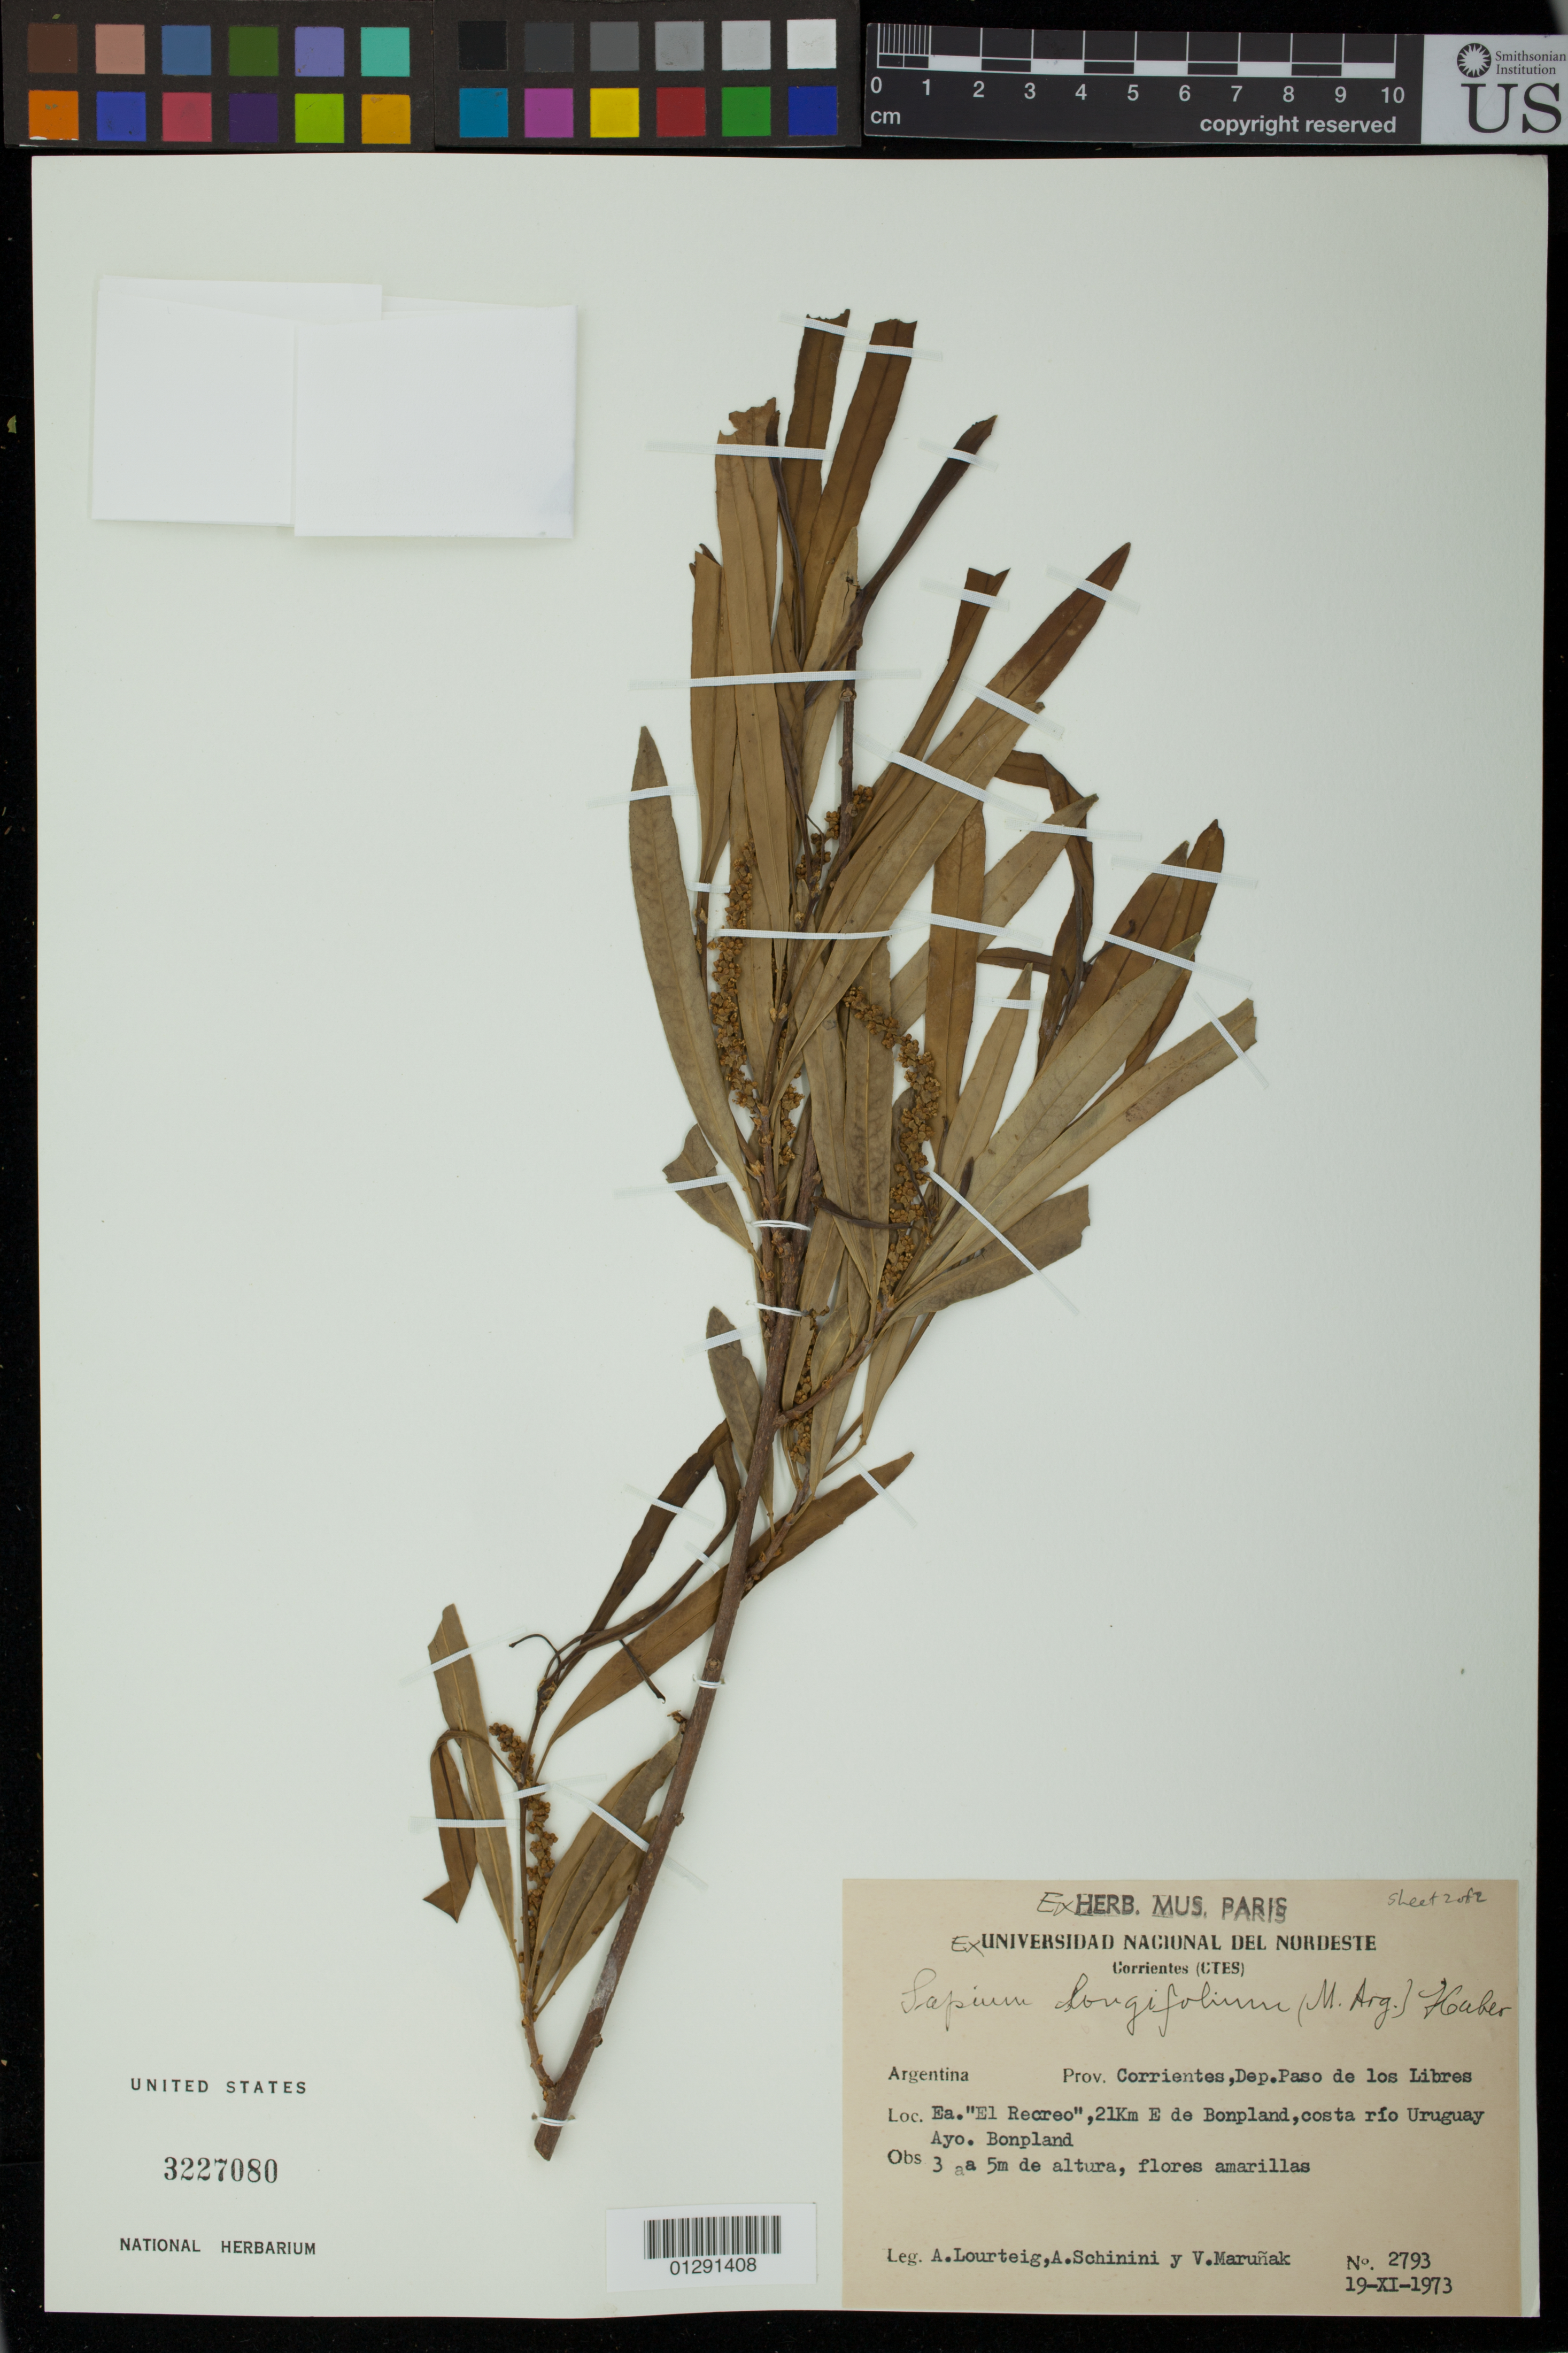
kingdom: Plantae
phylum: Tracheophyta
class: Magnoliopsida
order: Malpighiales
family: Euphorbiaceae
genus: Sapium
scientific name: Sapium haematospermum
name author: Müll. Arg.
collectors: A. Lourteig, A. Schinini & V. Marunak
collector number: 2793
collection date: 1973-11-19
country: Argentina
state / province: Corrientes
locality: Dep. Paso de los Libres: Ea. "El Racreo", 21 kilometers E de Bonpland, costa rio Uruguay Ayo. Bonpland (=Bompland).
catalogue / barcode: US 3227080